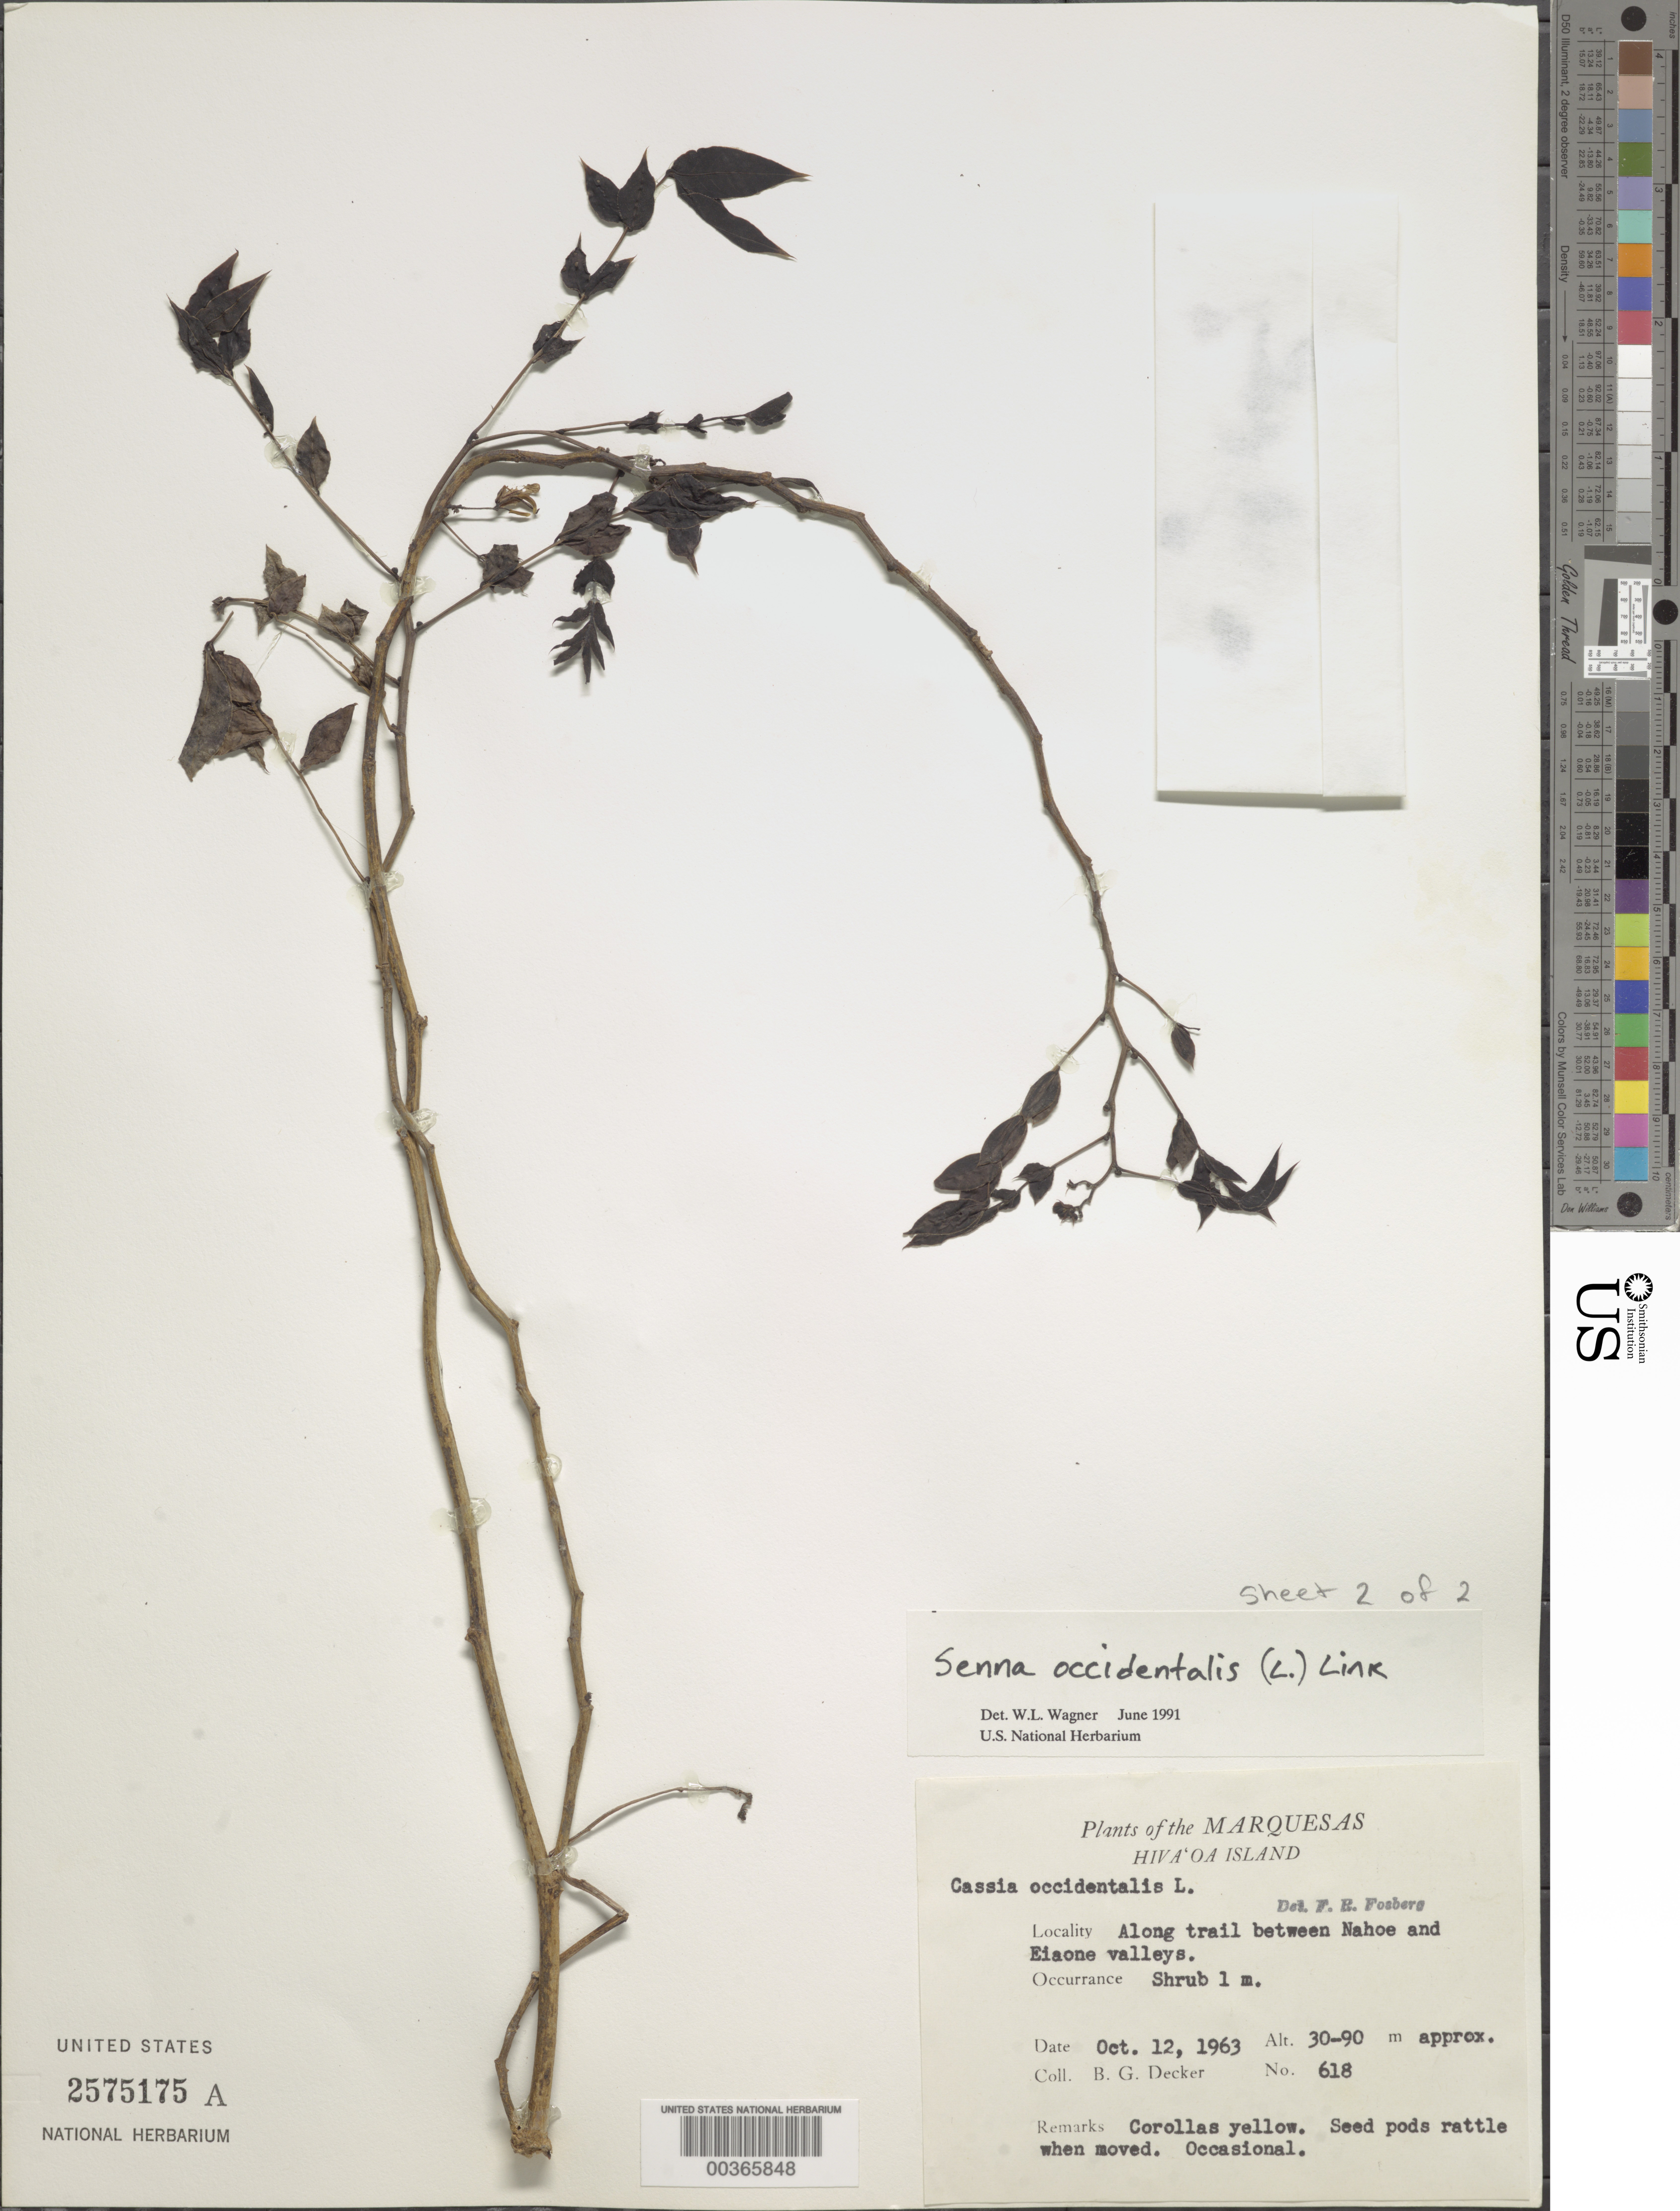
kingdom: Plantae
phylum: Tracheophyta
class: Magnoliopsida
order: Fabales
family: Fabaceae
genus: Senna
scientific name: Senna occidentalis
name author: (L.) Link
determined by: Wagner, W. L., (BOT), Smithsonian Institution - National Museum of Natural History (UNITED STATES)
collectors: B. G. Decker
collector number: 618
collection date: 1963-10-12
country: French Polynesia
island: Hiva Oa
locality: trail between Nahoe and Eiaone Valleys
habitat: Occasional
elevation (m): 30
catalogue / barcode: US 2575175A